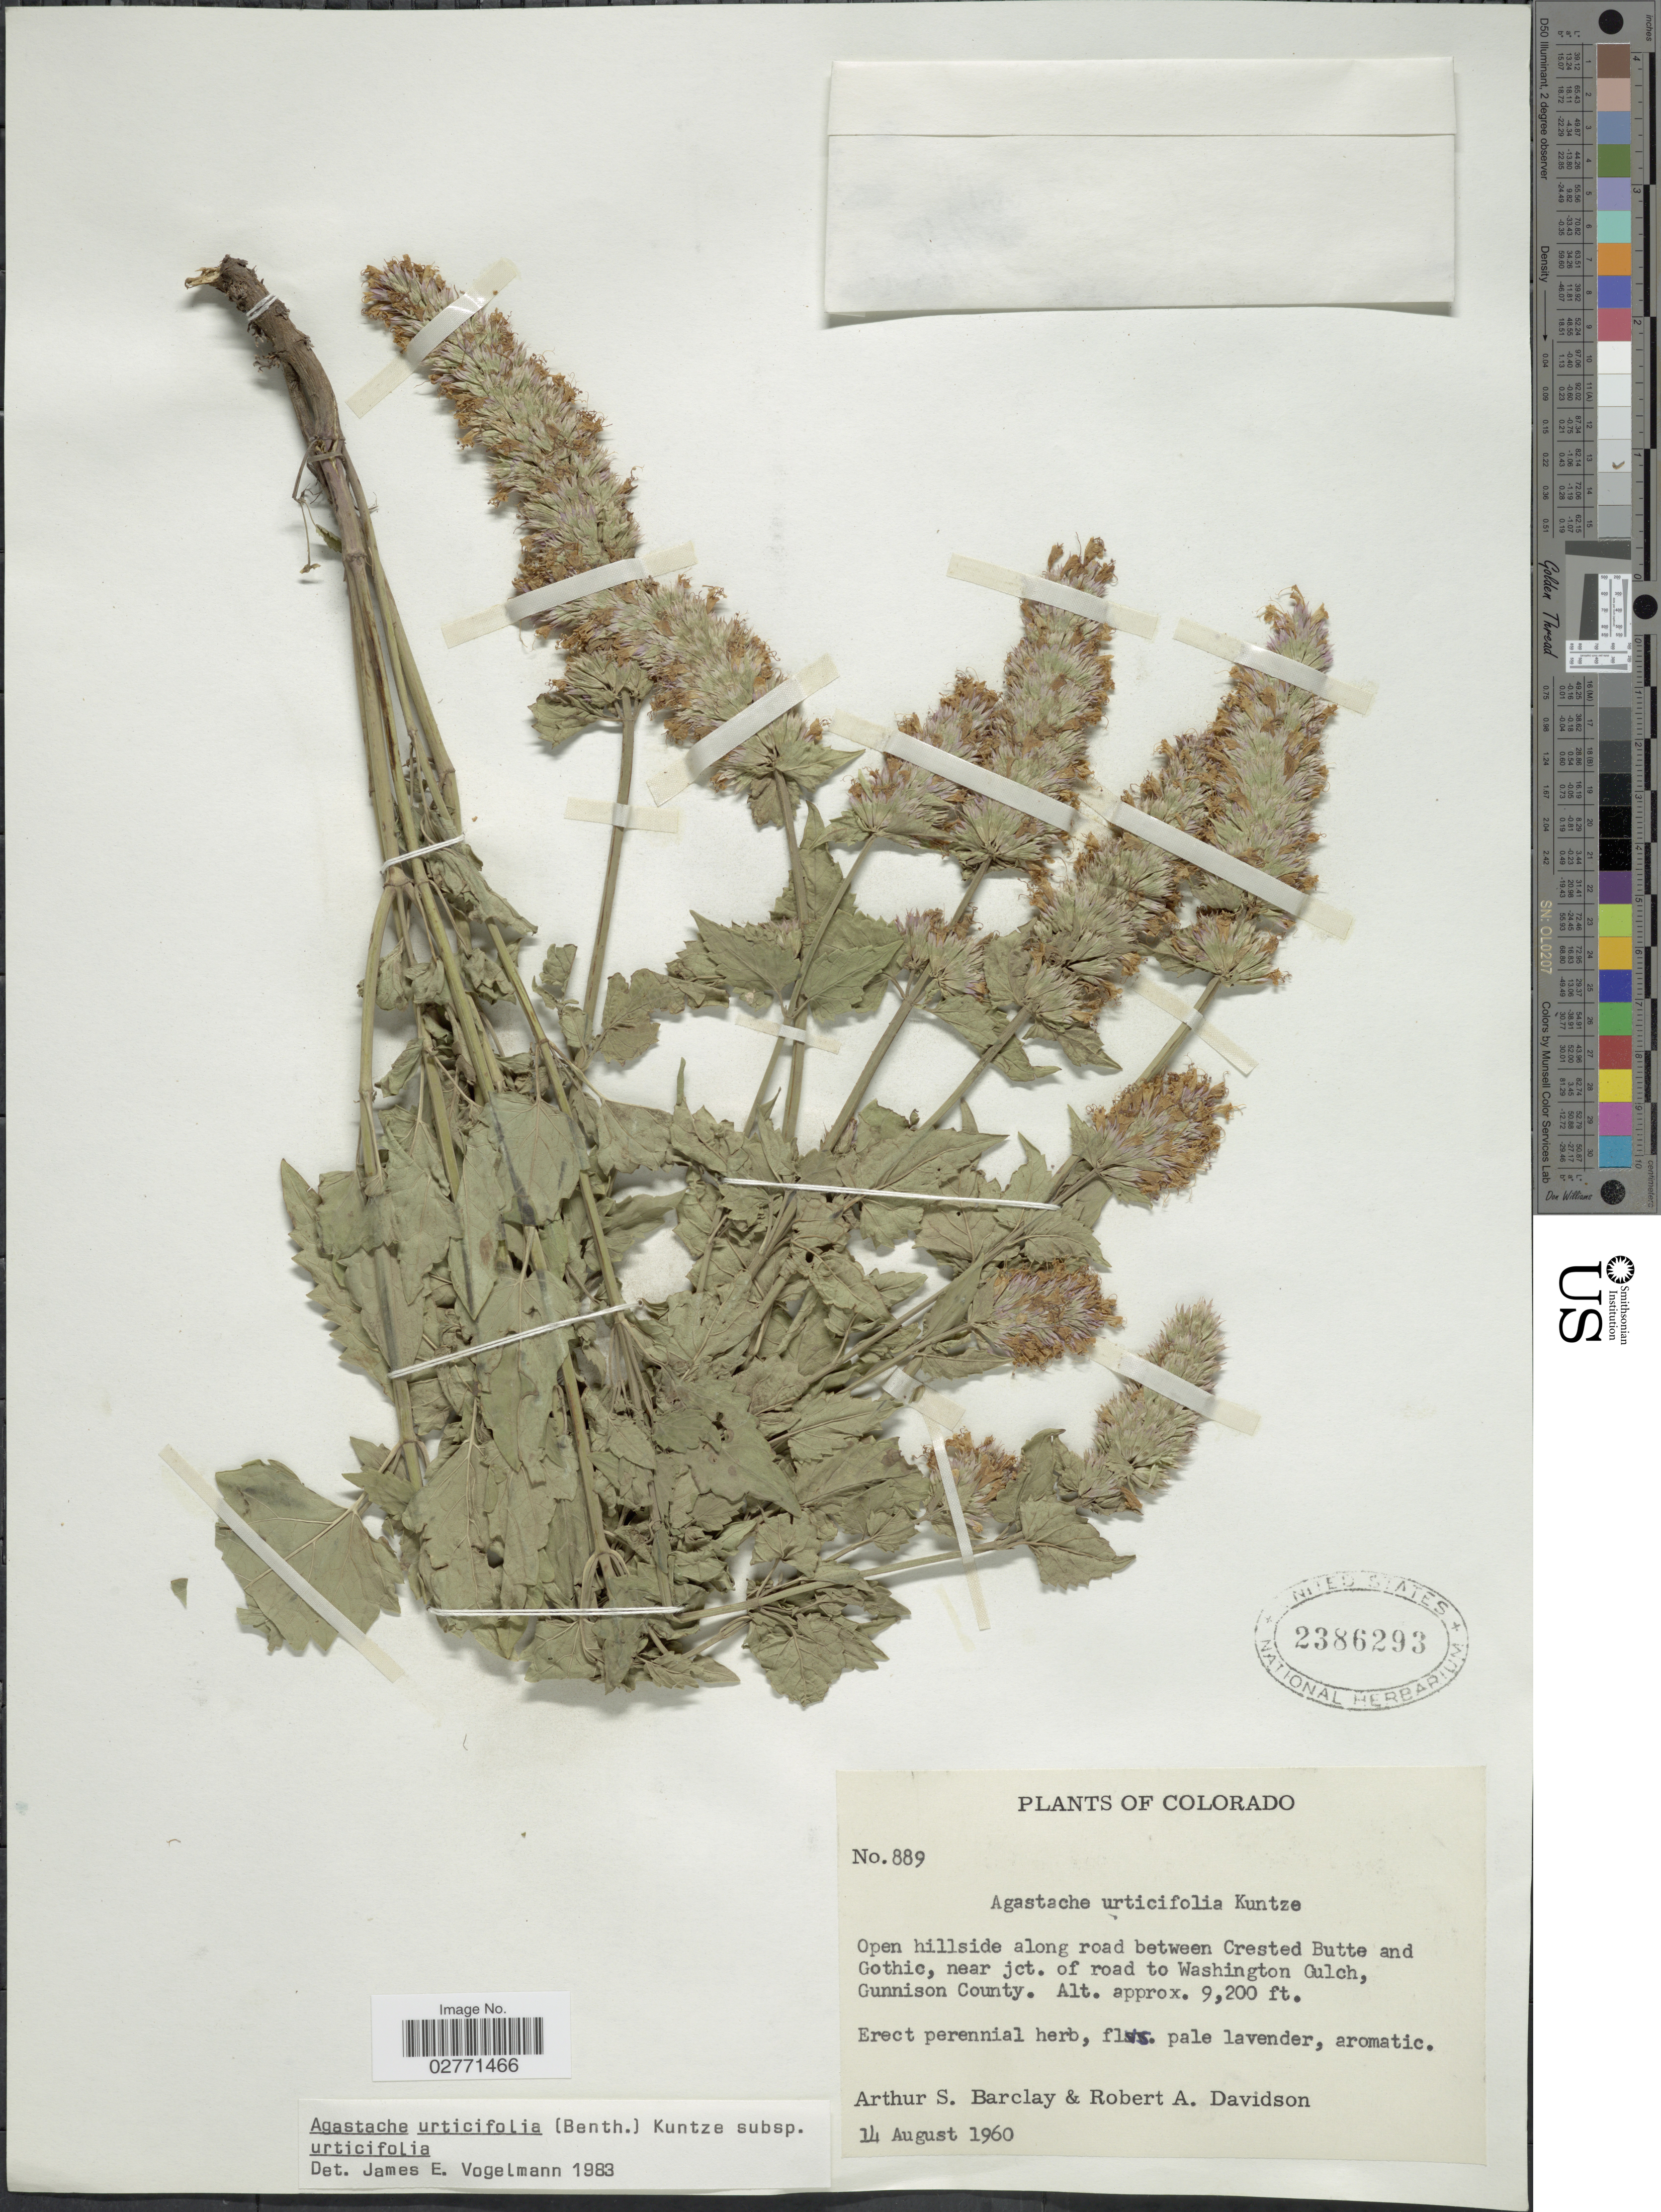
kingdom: Plantae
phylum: Tracheophyta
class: Magnoliopsida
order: Lamiales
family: Lamiaceae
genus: Agastache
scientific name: Agastache urticifolia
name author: (Benth.) Kuntze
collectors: A. S. Barclay & R. A. Davidson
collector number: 889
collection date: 1960-08-14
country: United States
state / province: Colorado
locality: Open hillside along road between Crested Butte and Gothic, near jct. of road to Washington Gulch, Gunnison County.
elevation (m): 2804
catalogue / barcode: US 2386293